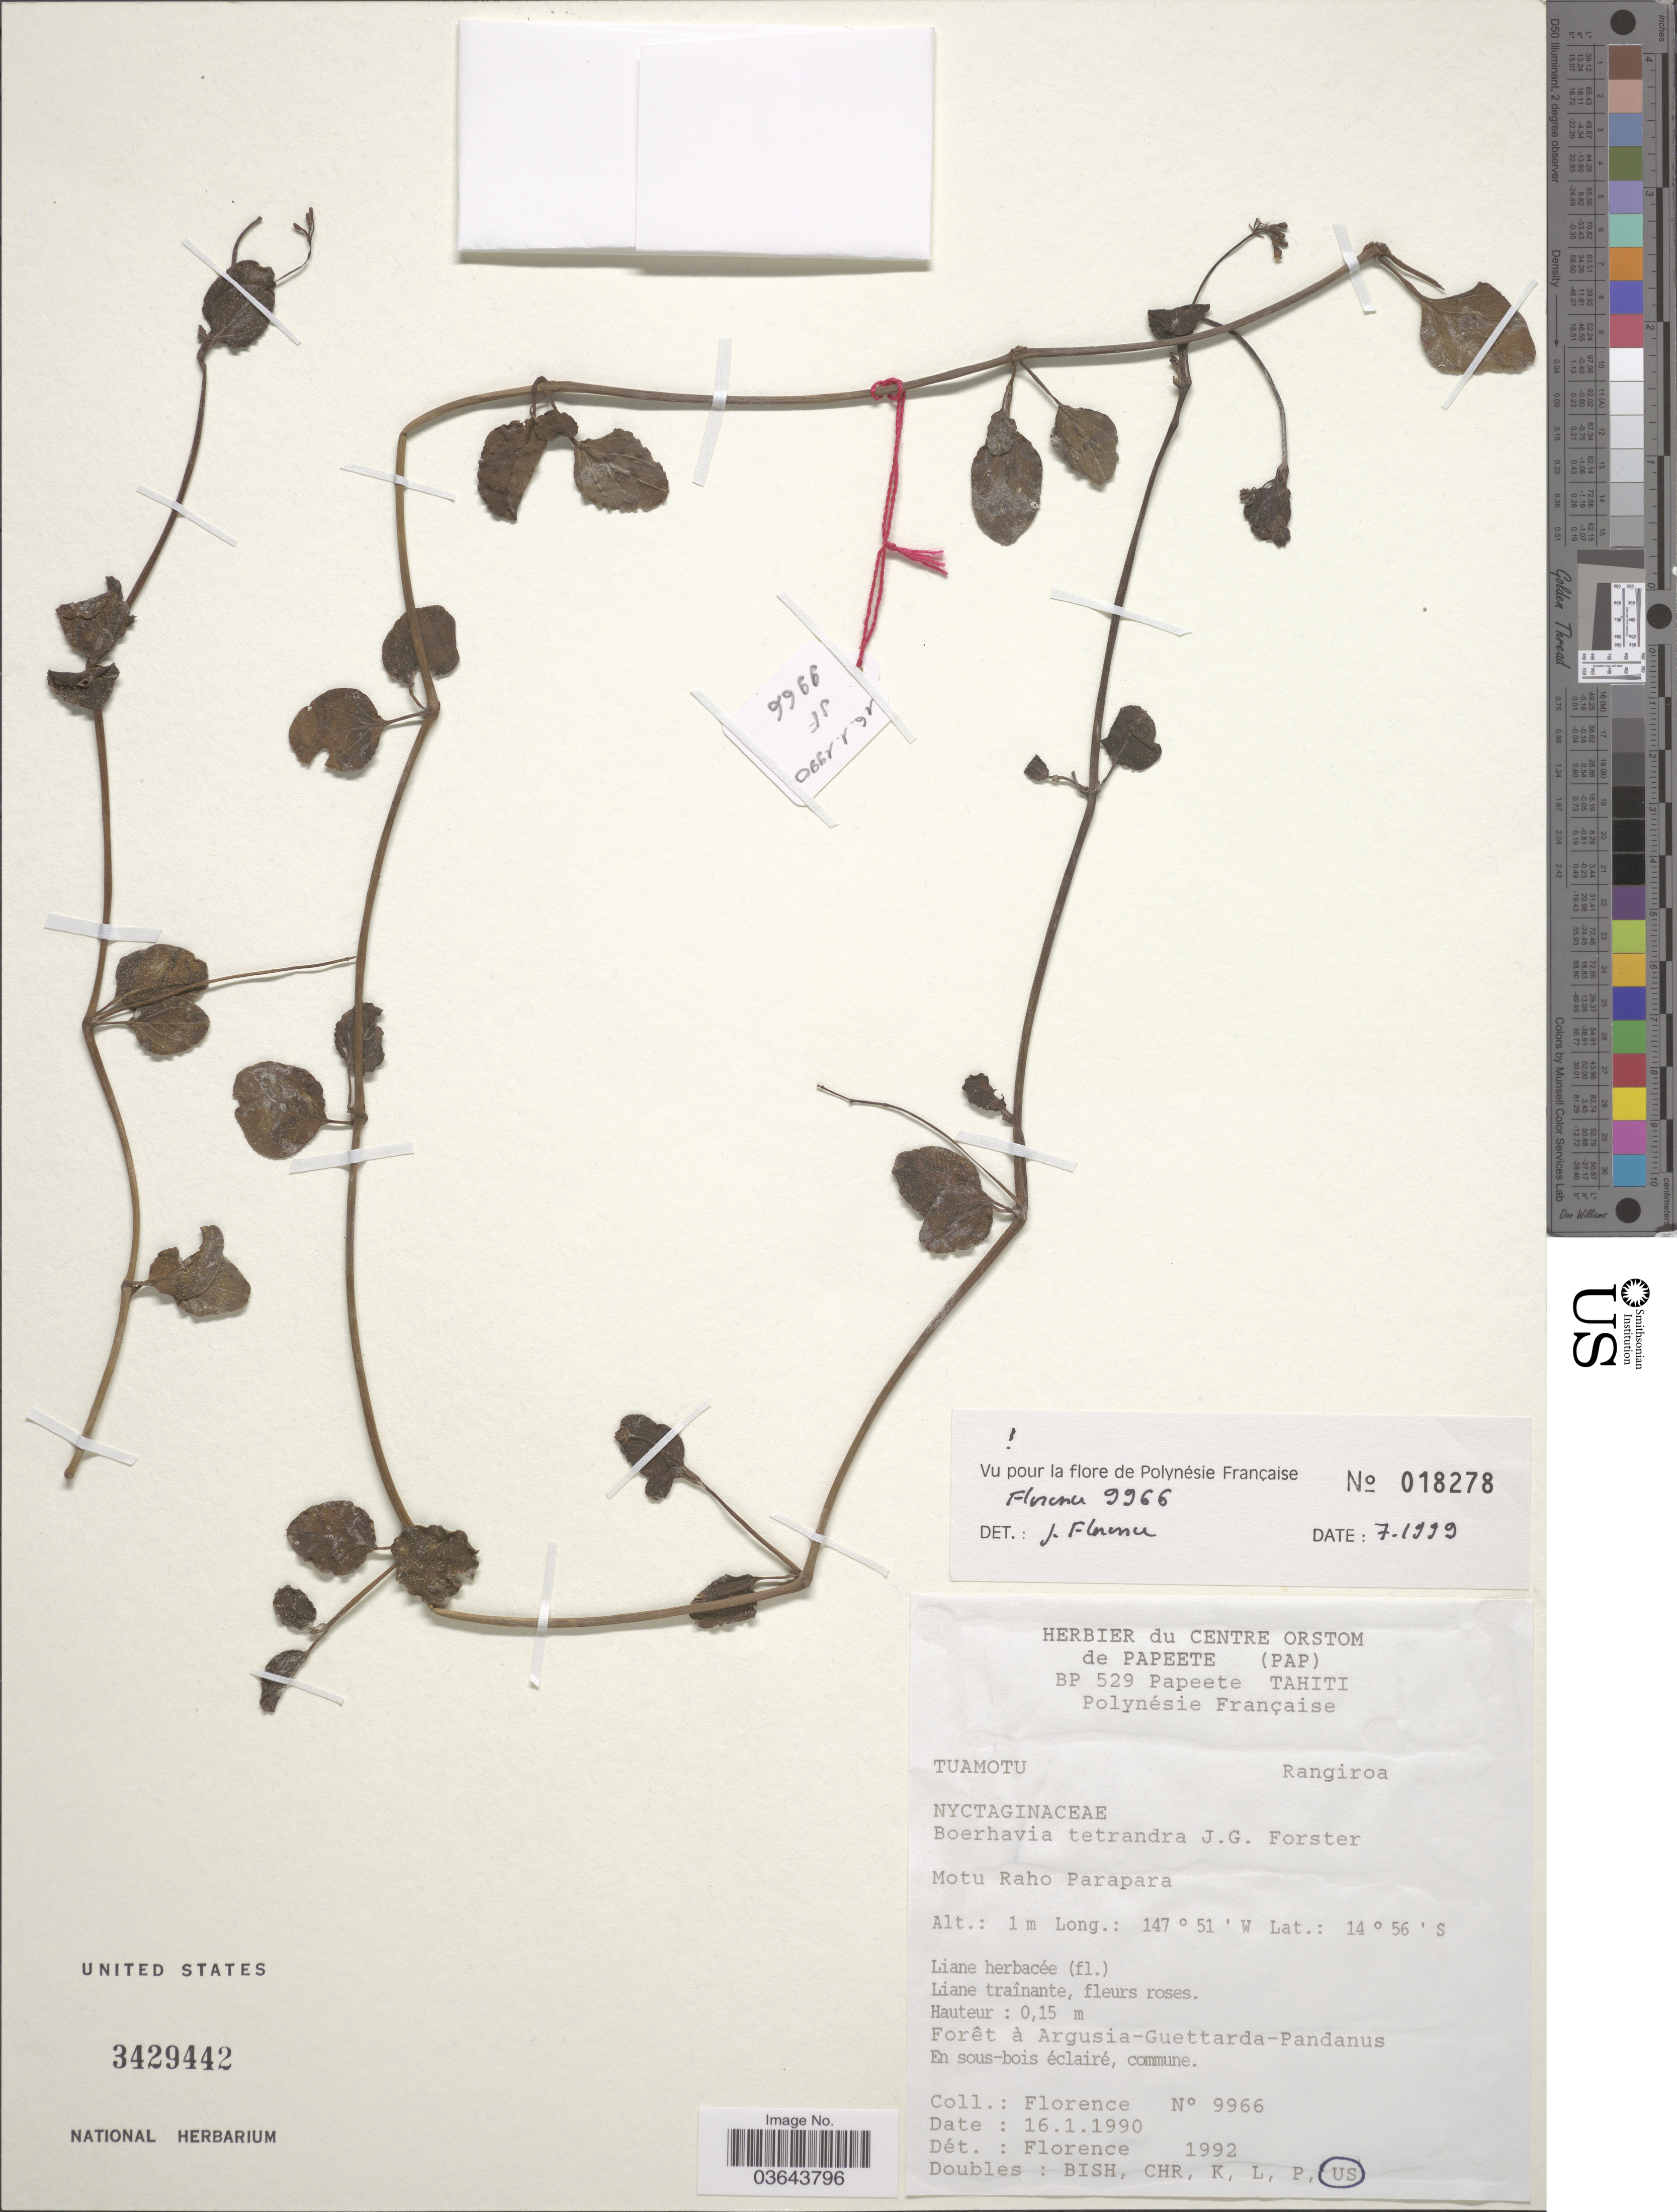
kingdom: Plantae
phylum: Tracheophyta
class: Magnoliopsida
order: Caryophyllales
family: Nyctaginaceae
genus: Boerhavia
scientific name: Boerhavia tetrandra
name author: G. Forst.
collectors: -. Florence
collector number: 9966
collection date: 1990-01-16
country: French Polynesia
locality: Tuamotu Rangiroa. Motu Raho Parapara.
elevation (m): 1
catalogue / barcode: US 3429442